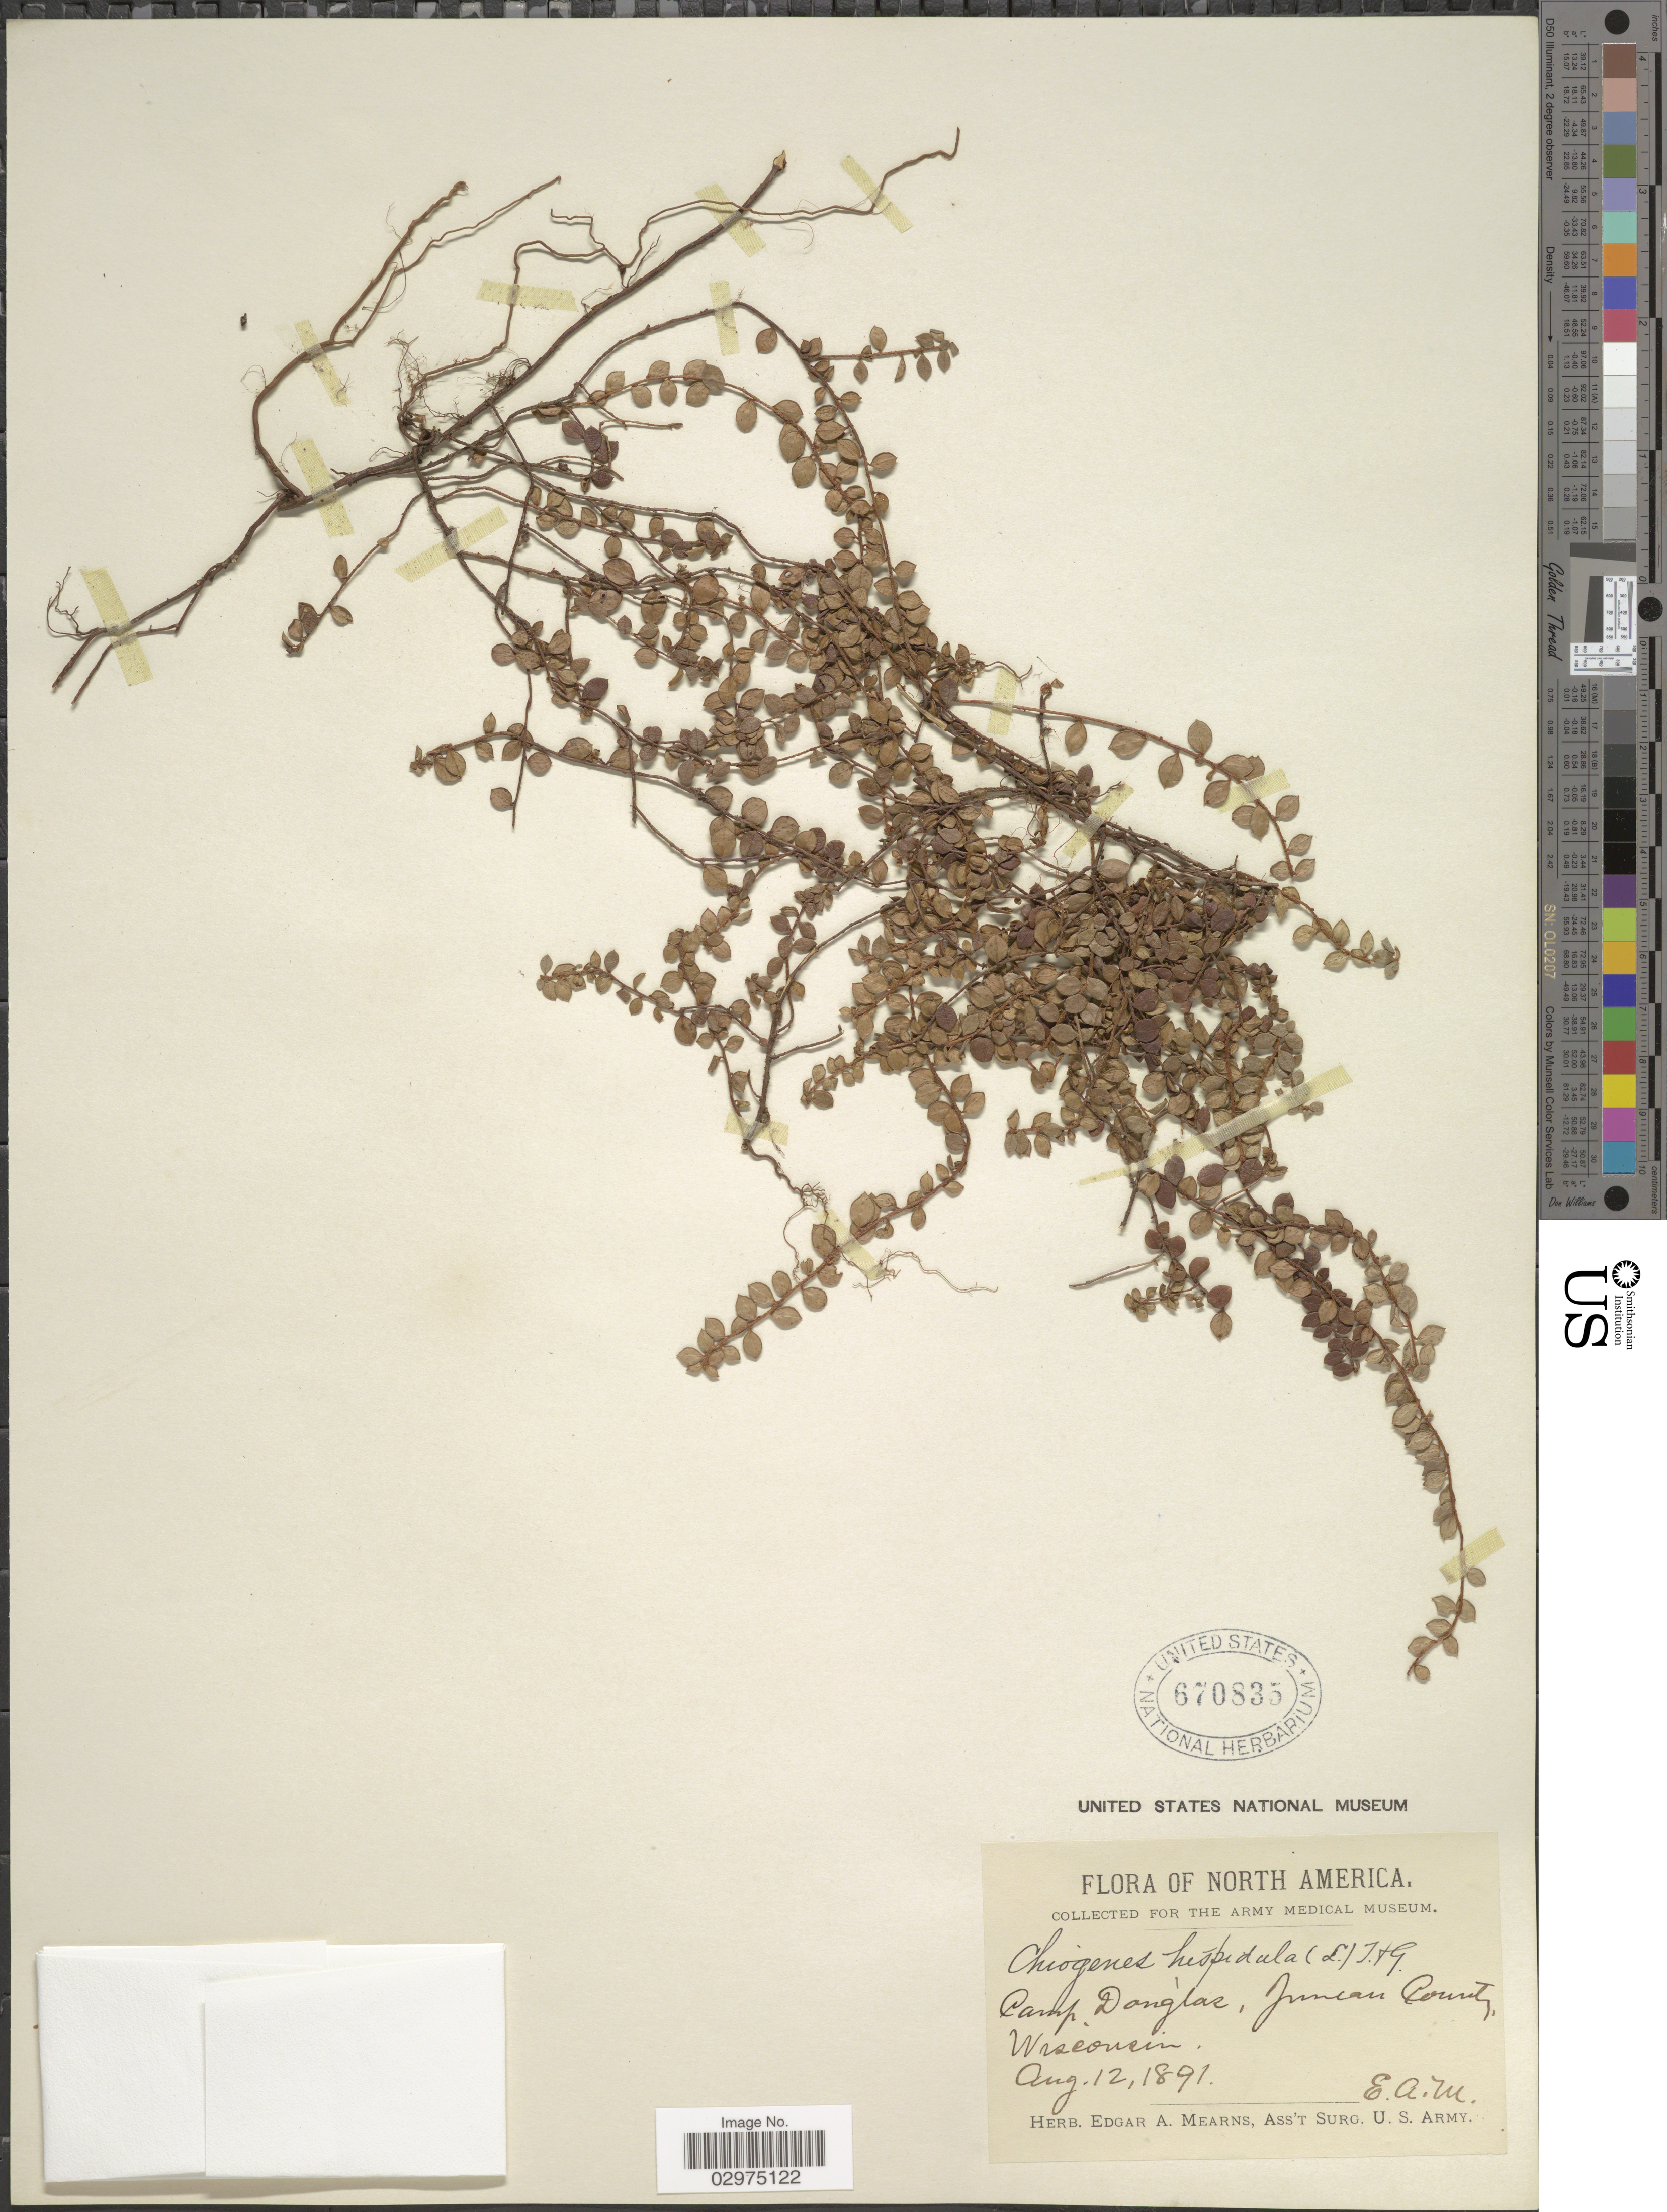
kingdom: Plantae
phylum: Tracheophyta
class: Magnoliopsida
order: Ericales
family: Ericaceae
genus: Gaultheria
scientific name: Gaultheria hispidula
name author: (L.) Muhl. ex Bigelow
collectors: E. A. Mearns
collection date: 1891-08-12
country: United States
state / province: Wisconsin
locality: Camp Douglas, Juncan County.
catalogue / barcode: US 670835